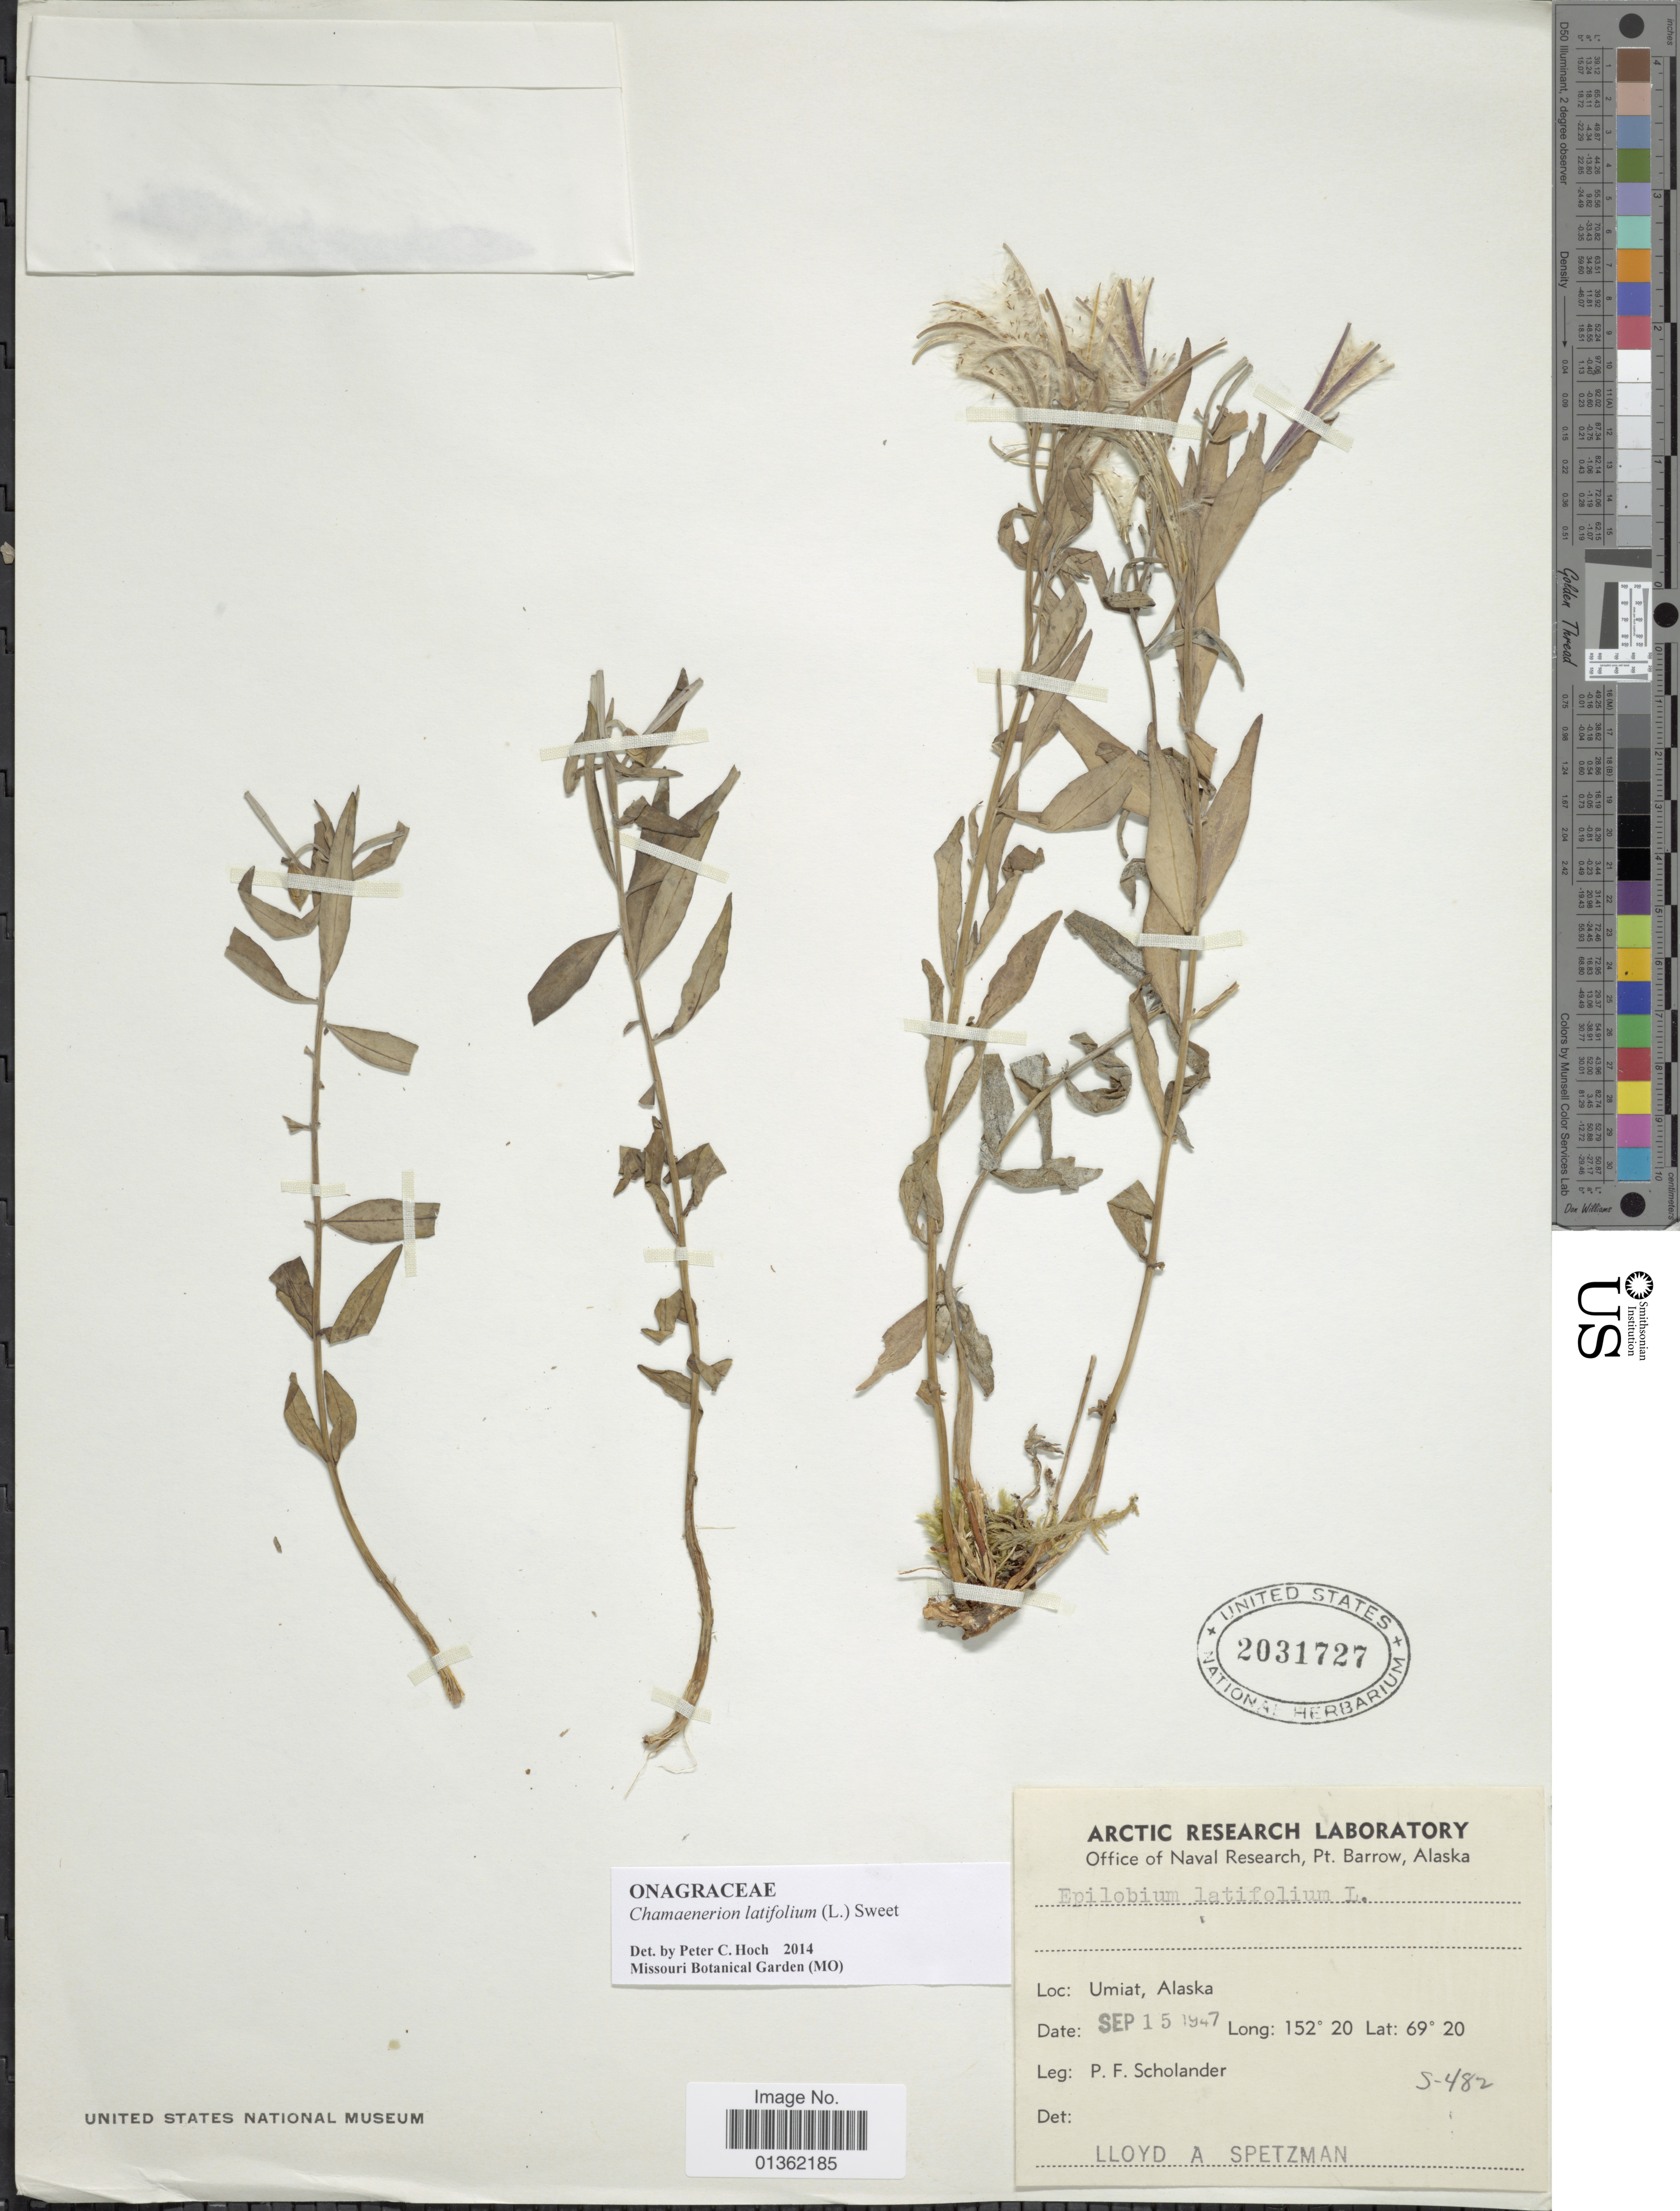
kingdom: Plantae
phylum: Tracheophyta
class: Magnoliopsida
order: Myrtales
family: Onagraceae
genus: Chamaenerion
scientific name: Chamaenerion latifolium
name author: (L.) Th. Fr. & Lange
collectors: P. Scholander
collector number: S-482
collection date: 1947-09-15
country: United States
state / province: Alaska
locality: Umiat.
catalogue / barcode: US 2031727